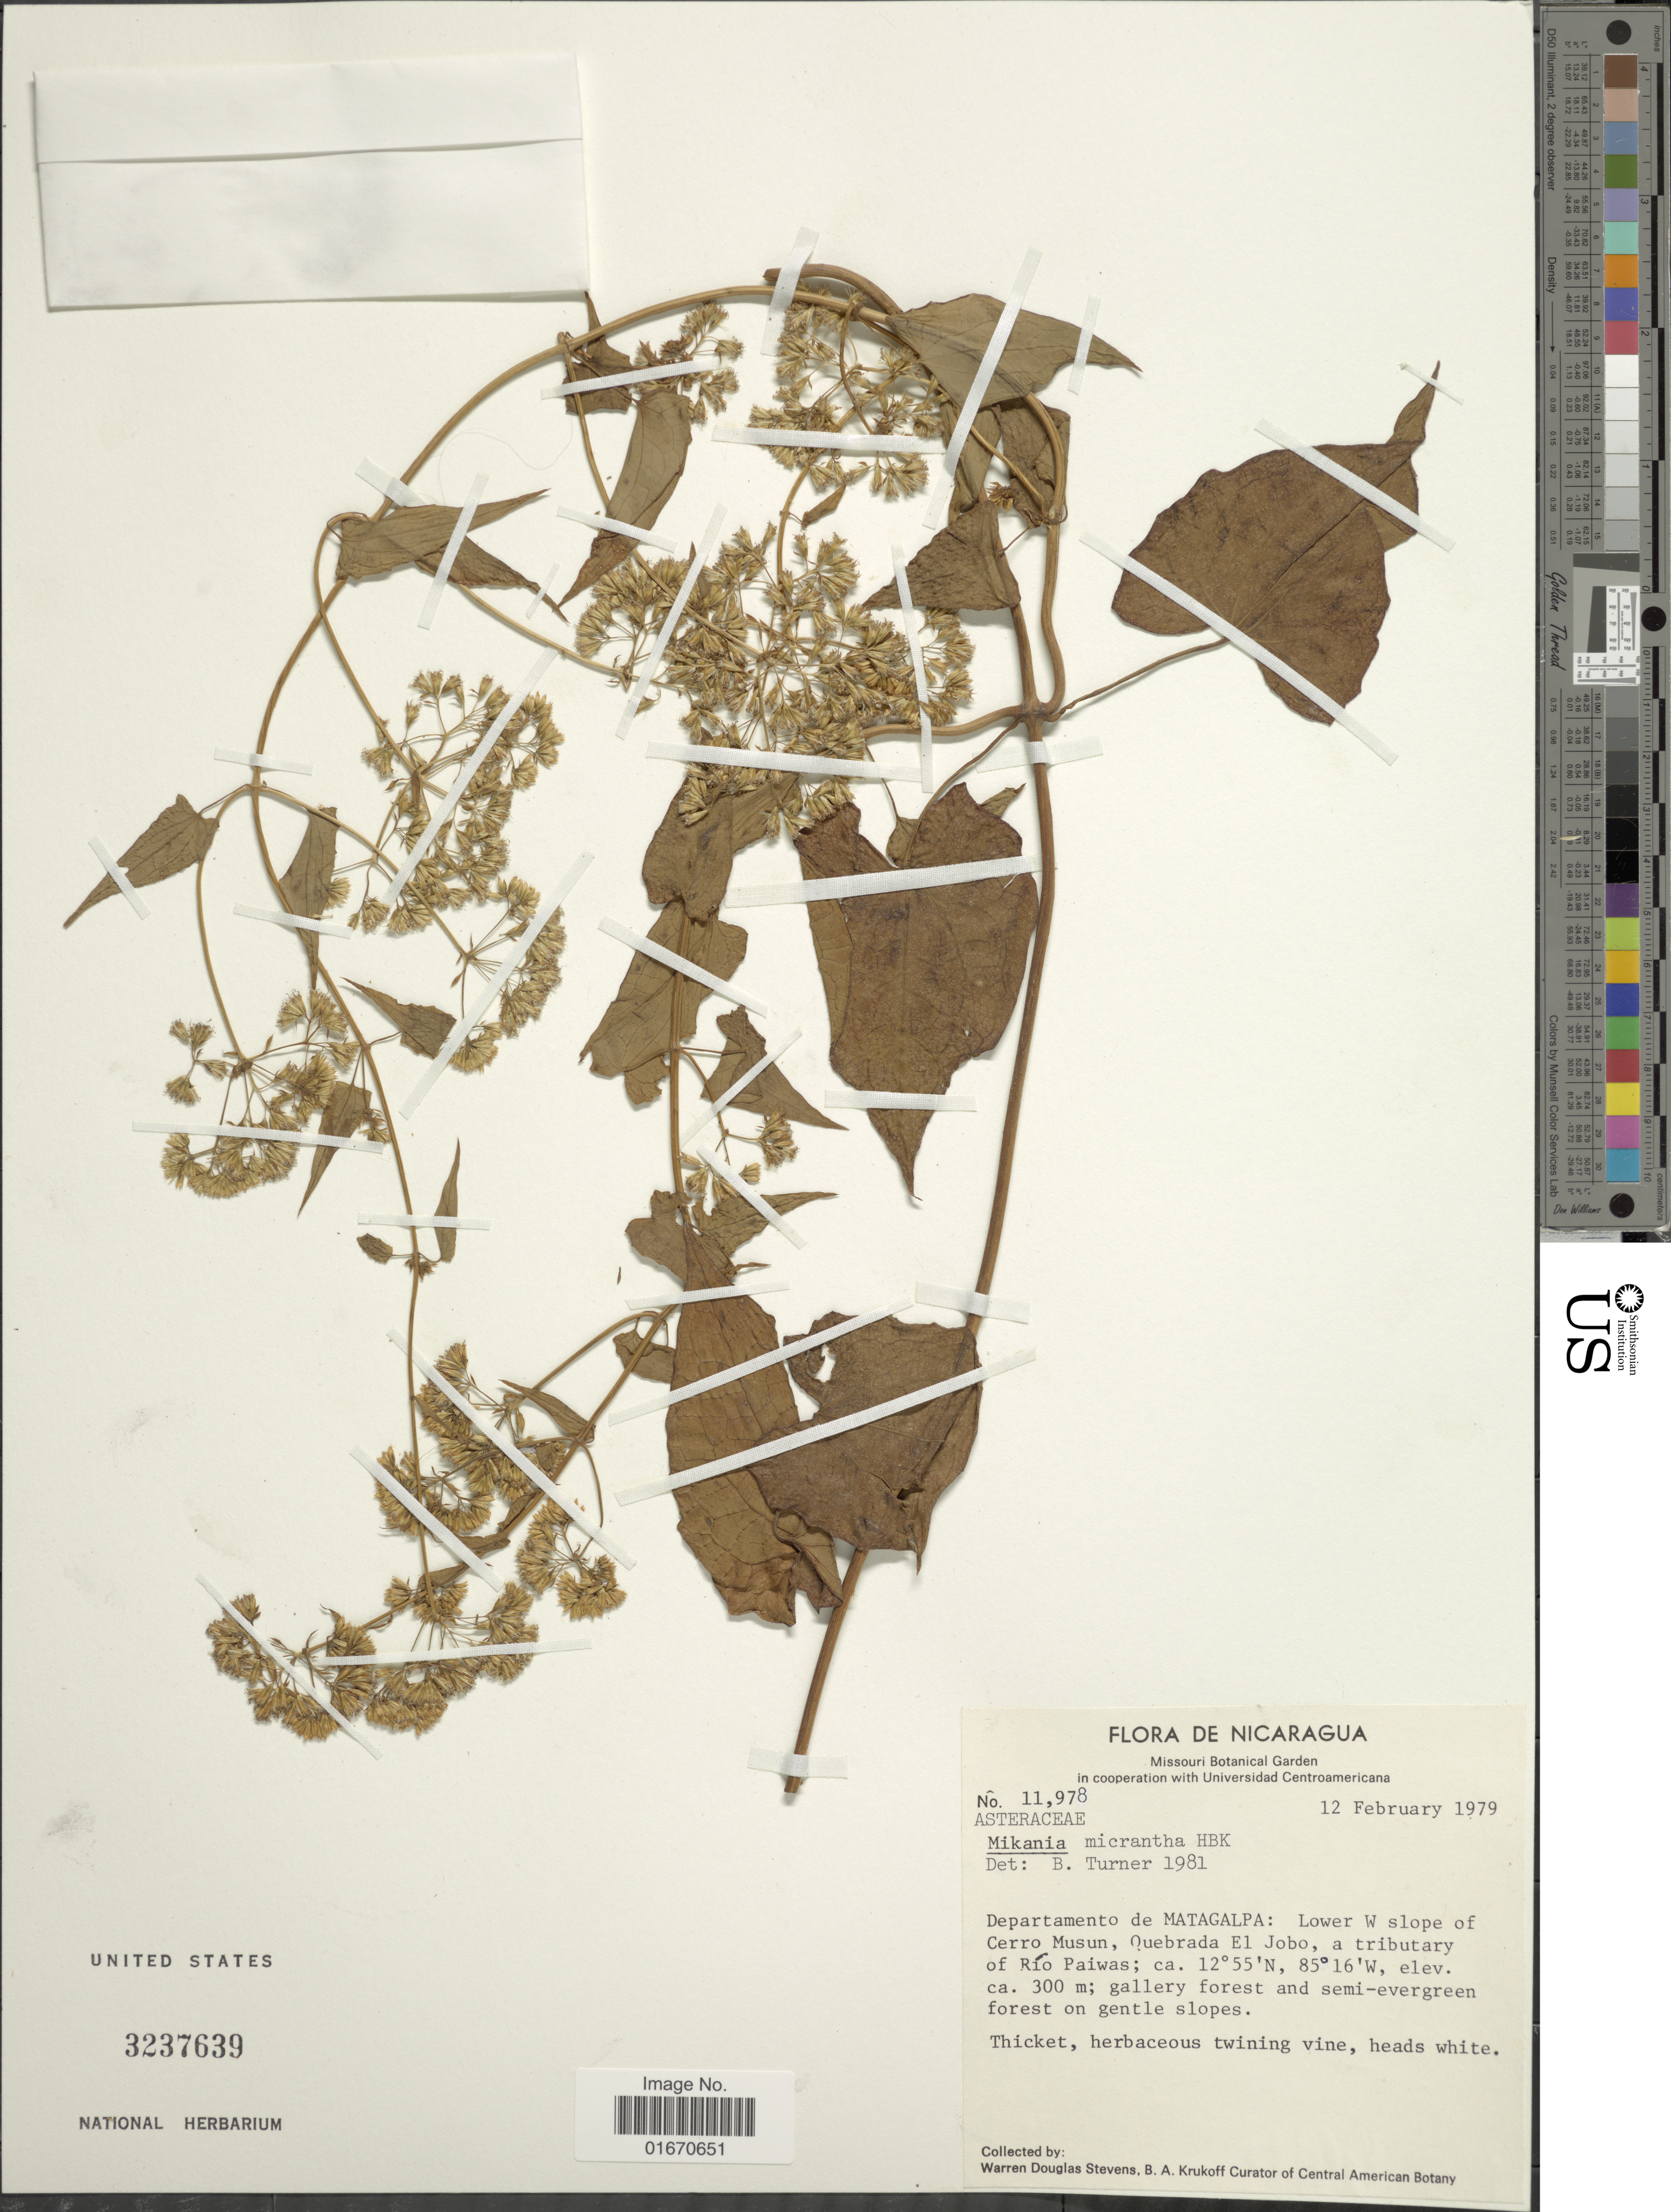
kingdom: Plantae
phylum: Tracheophyta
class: Magnoliopsida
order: Asterales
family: Asteraceae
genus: Mikania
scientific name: Mikania micrantha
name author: Kunth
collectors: W. D. Stevens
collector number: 11978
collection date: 1979-02-12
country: Nicaragua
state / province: Matagalpa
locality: Lower W slope of Cerro Musun, Quebrada El Jobo, a tributary of Rio Paiwas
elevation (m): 300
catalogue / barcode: US 3237639